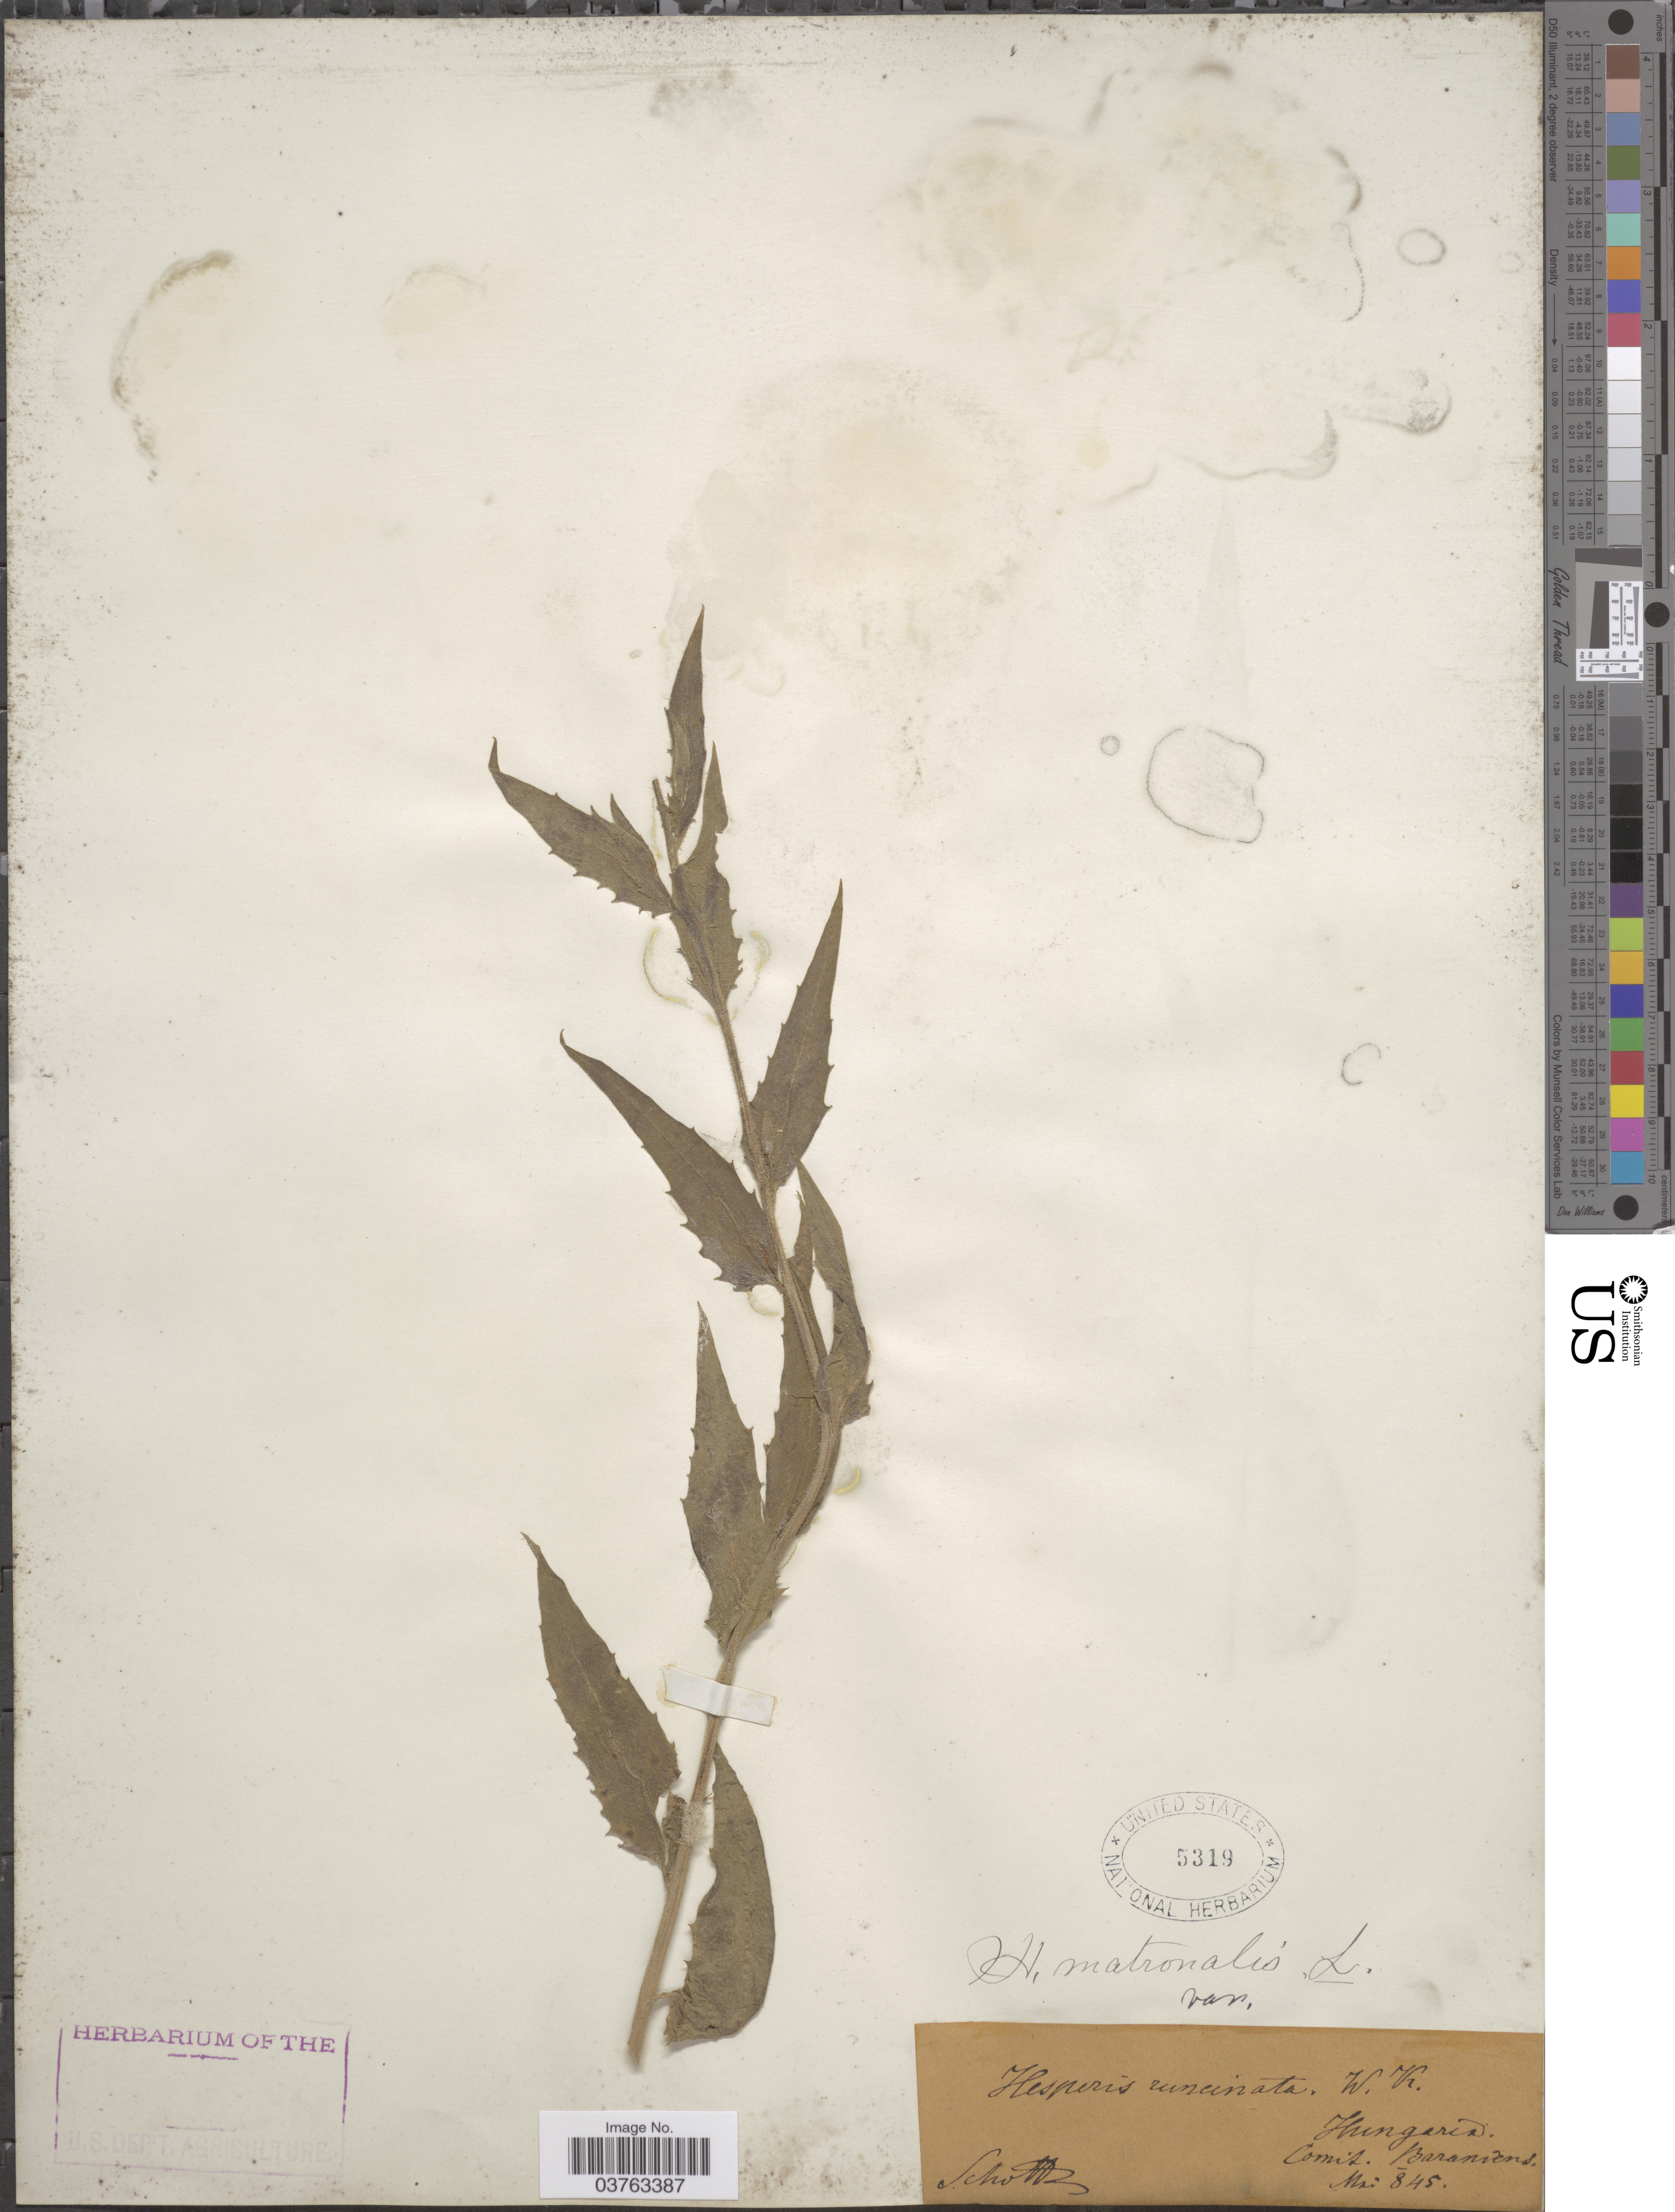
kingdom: Plantae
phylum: Tracheophyta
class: Magnoliopsida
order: Brassicales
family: Brassicaceae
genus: Hesperis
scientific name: Hesperis matronalis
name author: L.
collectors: -. Schottz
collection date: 1845-05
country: Hungary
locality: Comit. Baranvens [interpreted].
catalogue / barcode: US 5319